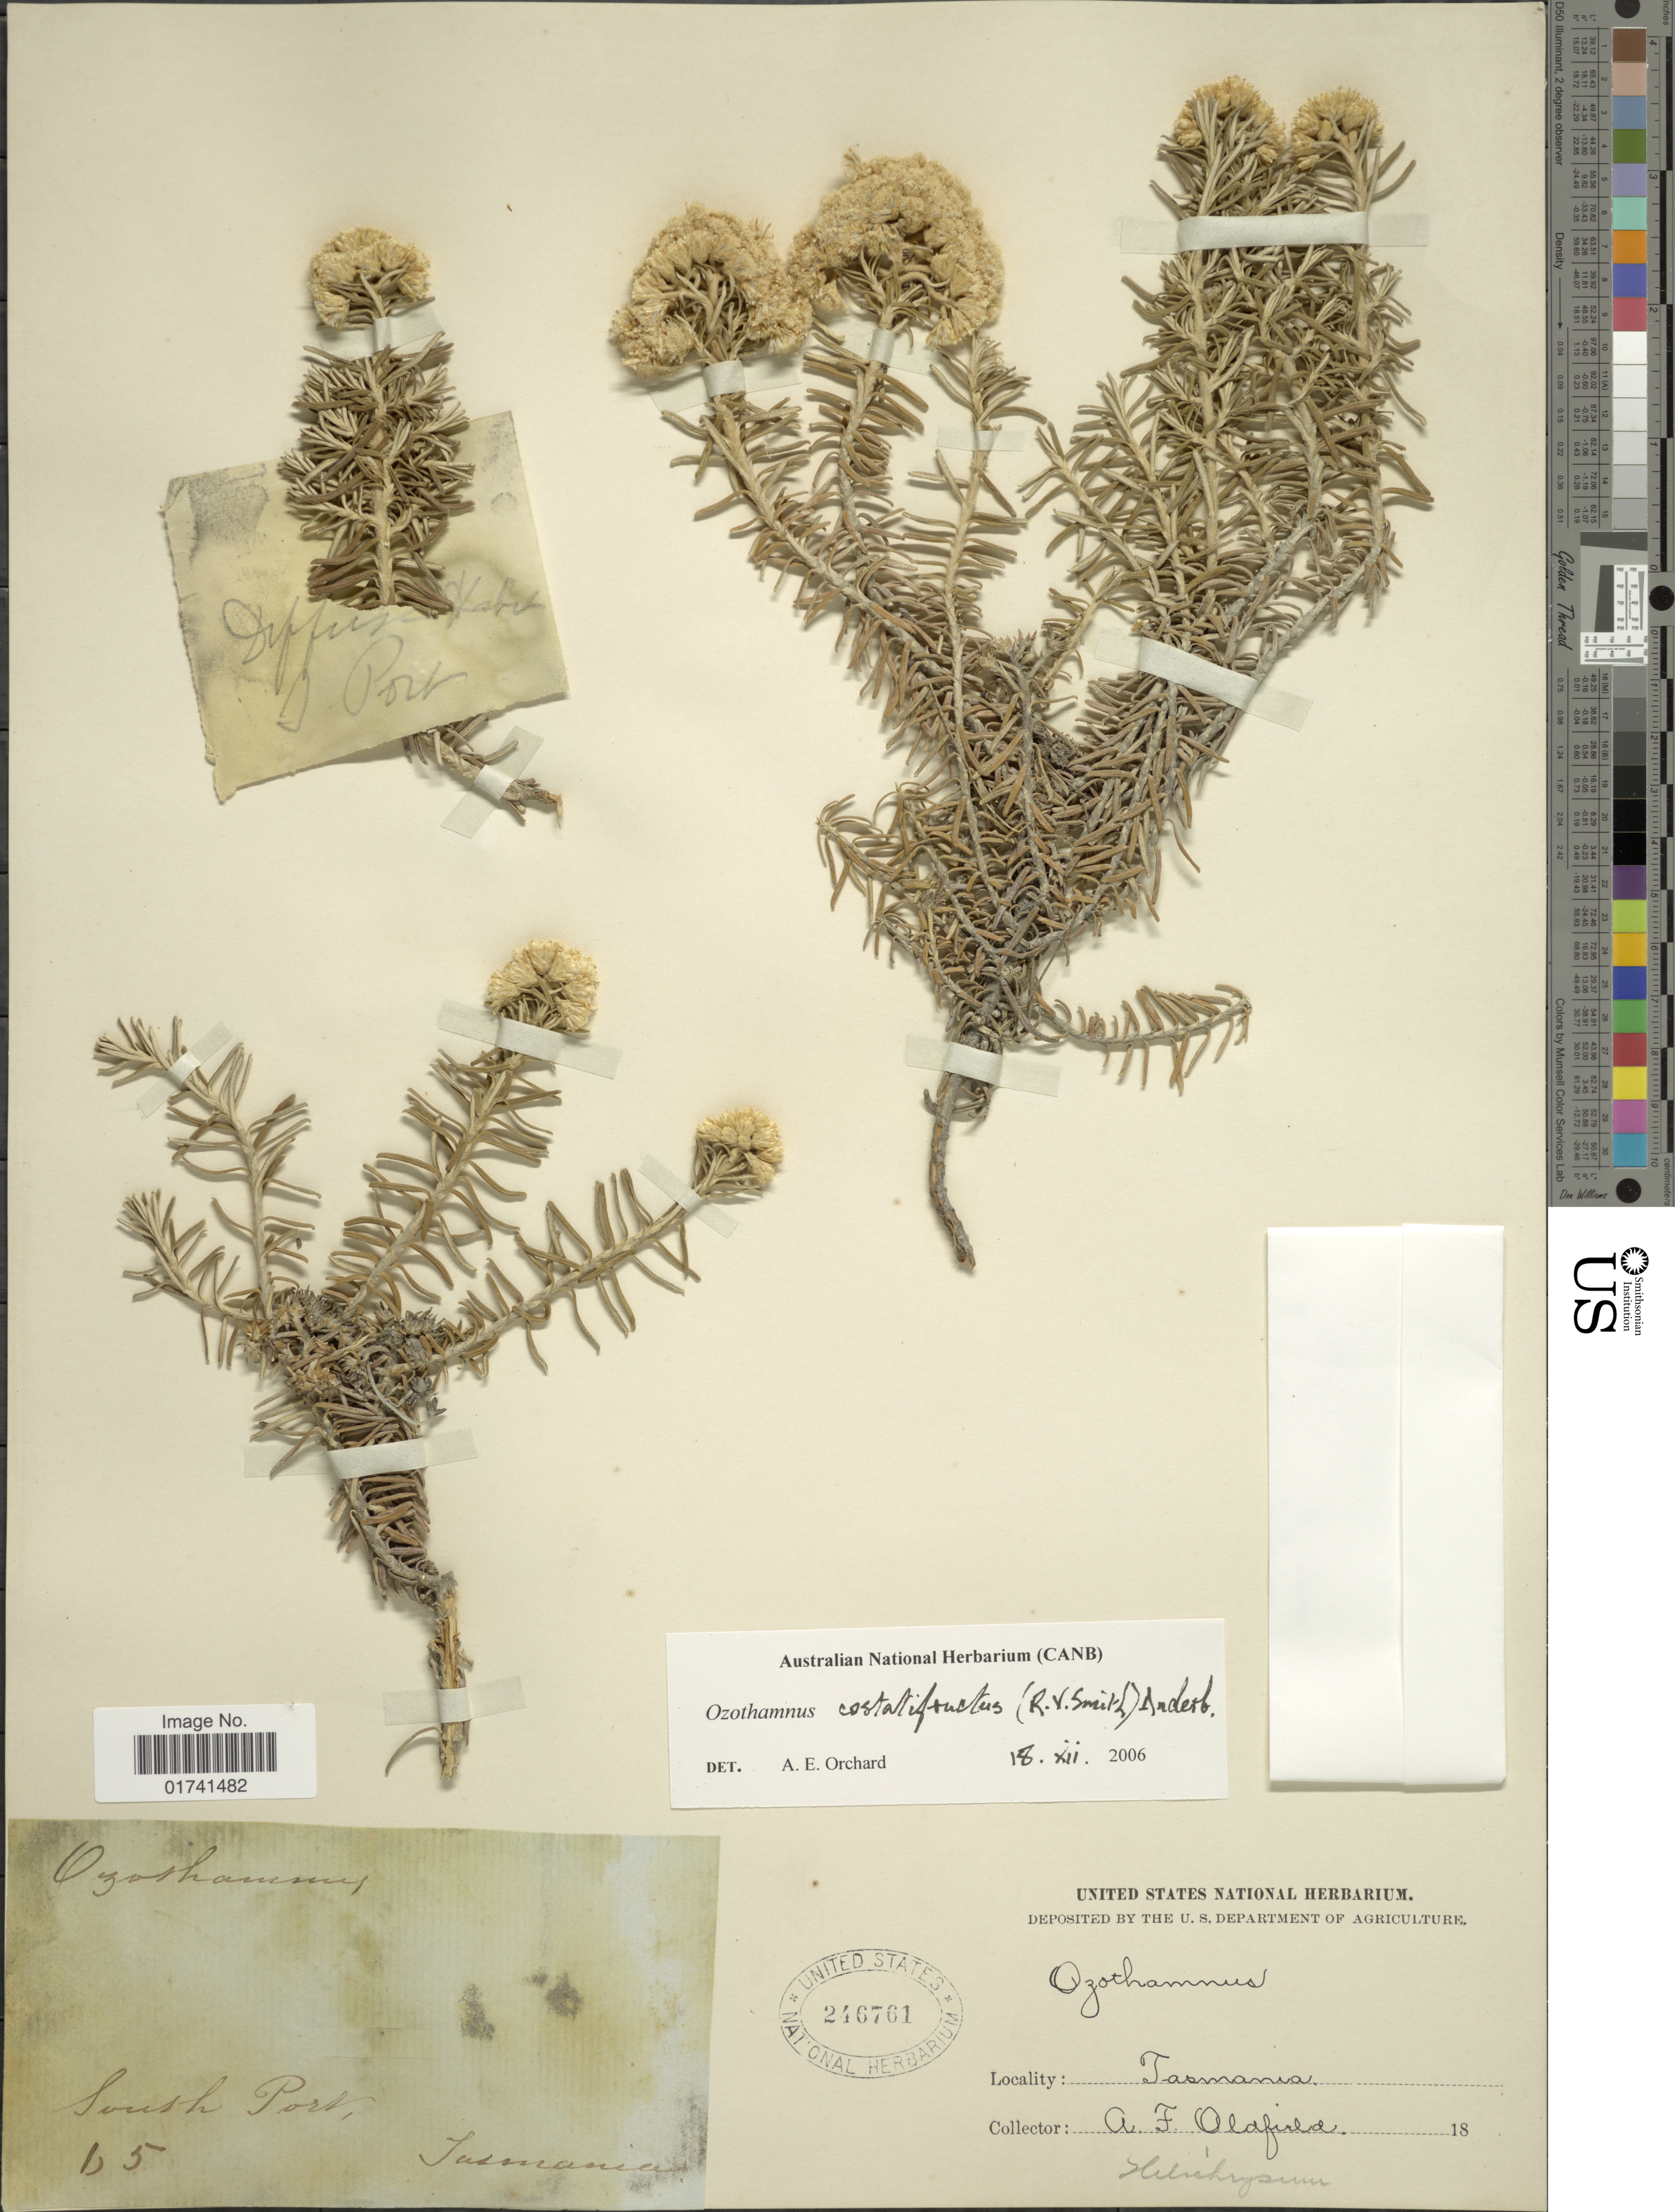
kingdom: Plantae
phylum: Tracheophyta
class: Magnoliopsida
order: Asterales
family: Asteraceae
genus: Cassinia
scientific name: Cassinia costilifructis (R.V. Smith) Anderb. comb. ined.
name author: (R.V. Sm.) Anderb.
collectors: A. Oldfield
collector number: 15?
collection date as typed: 18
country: Australia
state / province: Tasmania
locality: South Port.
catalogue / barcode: US 246761